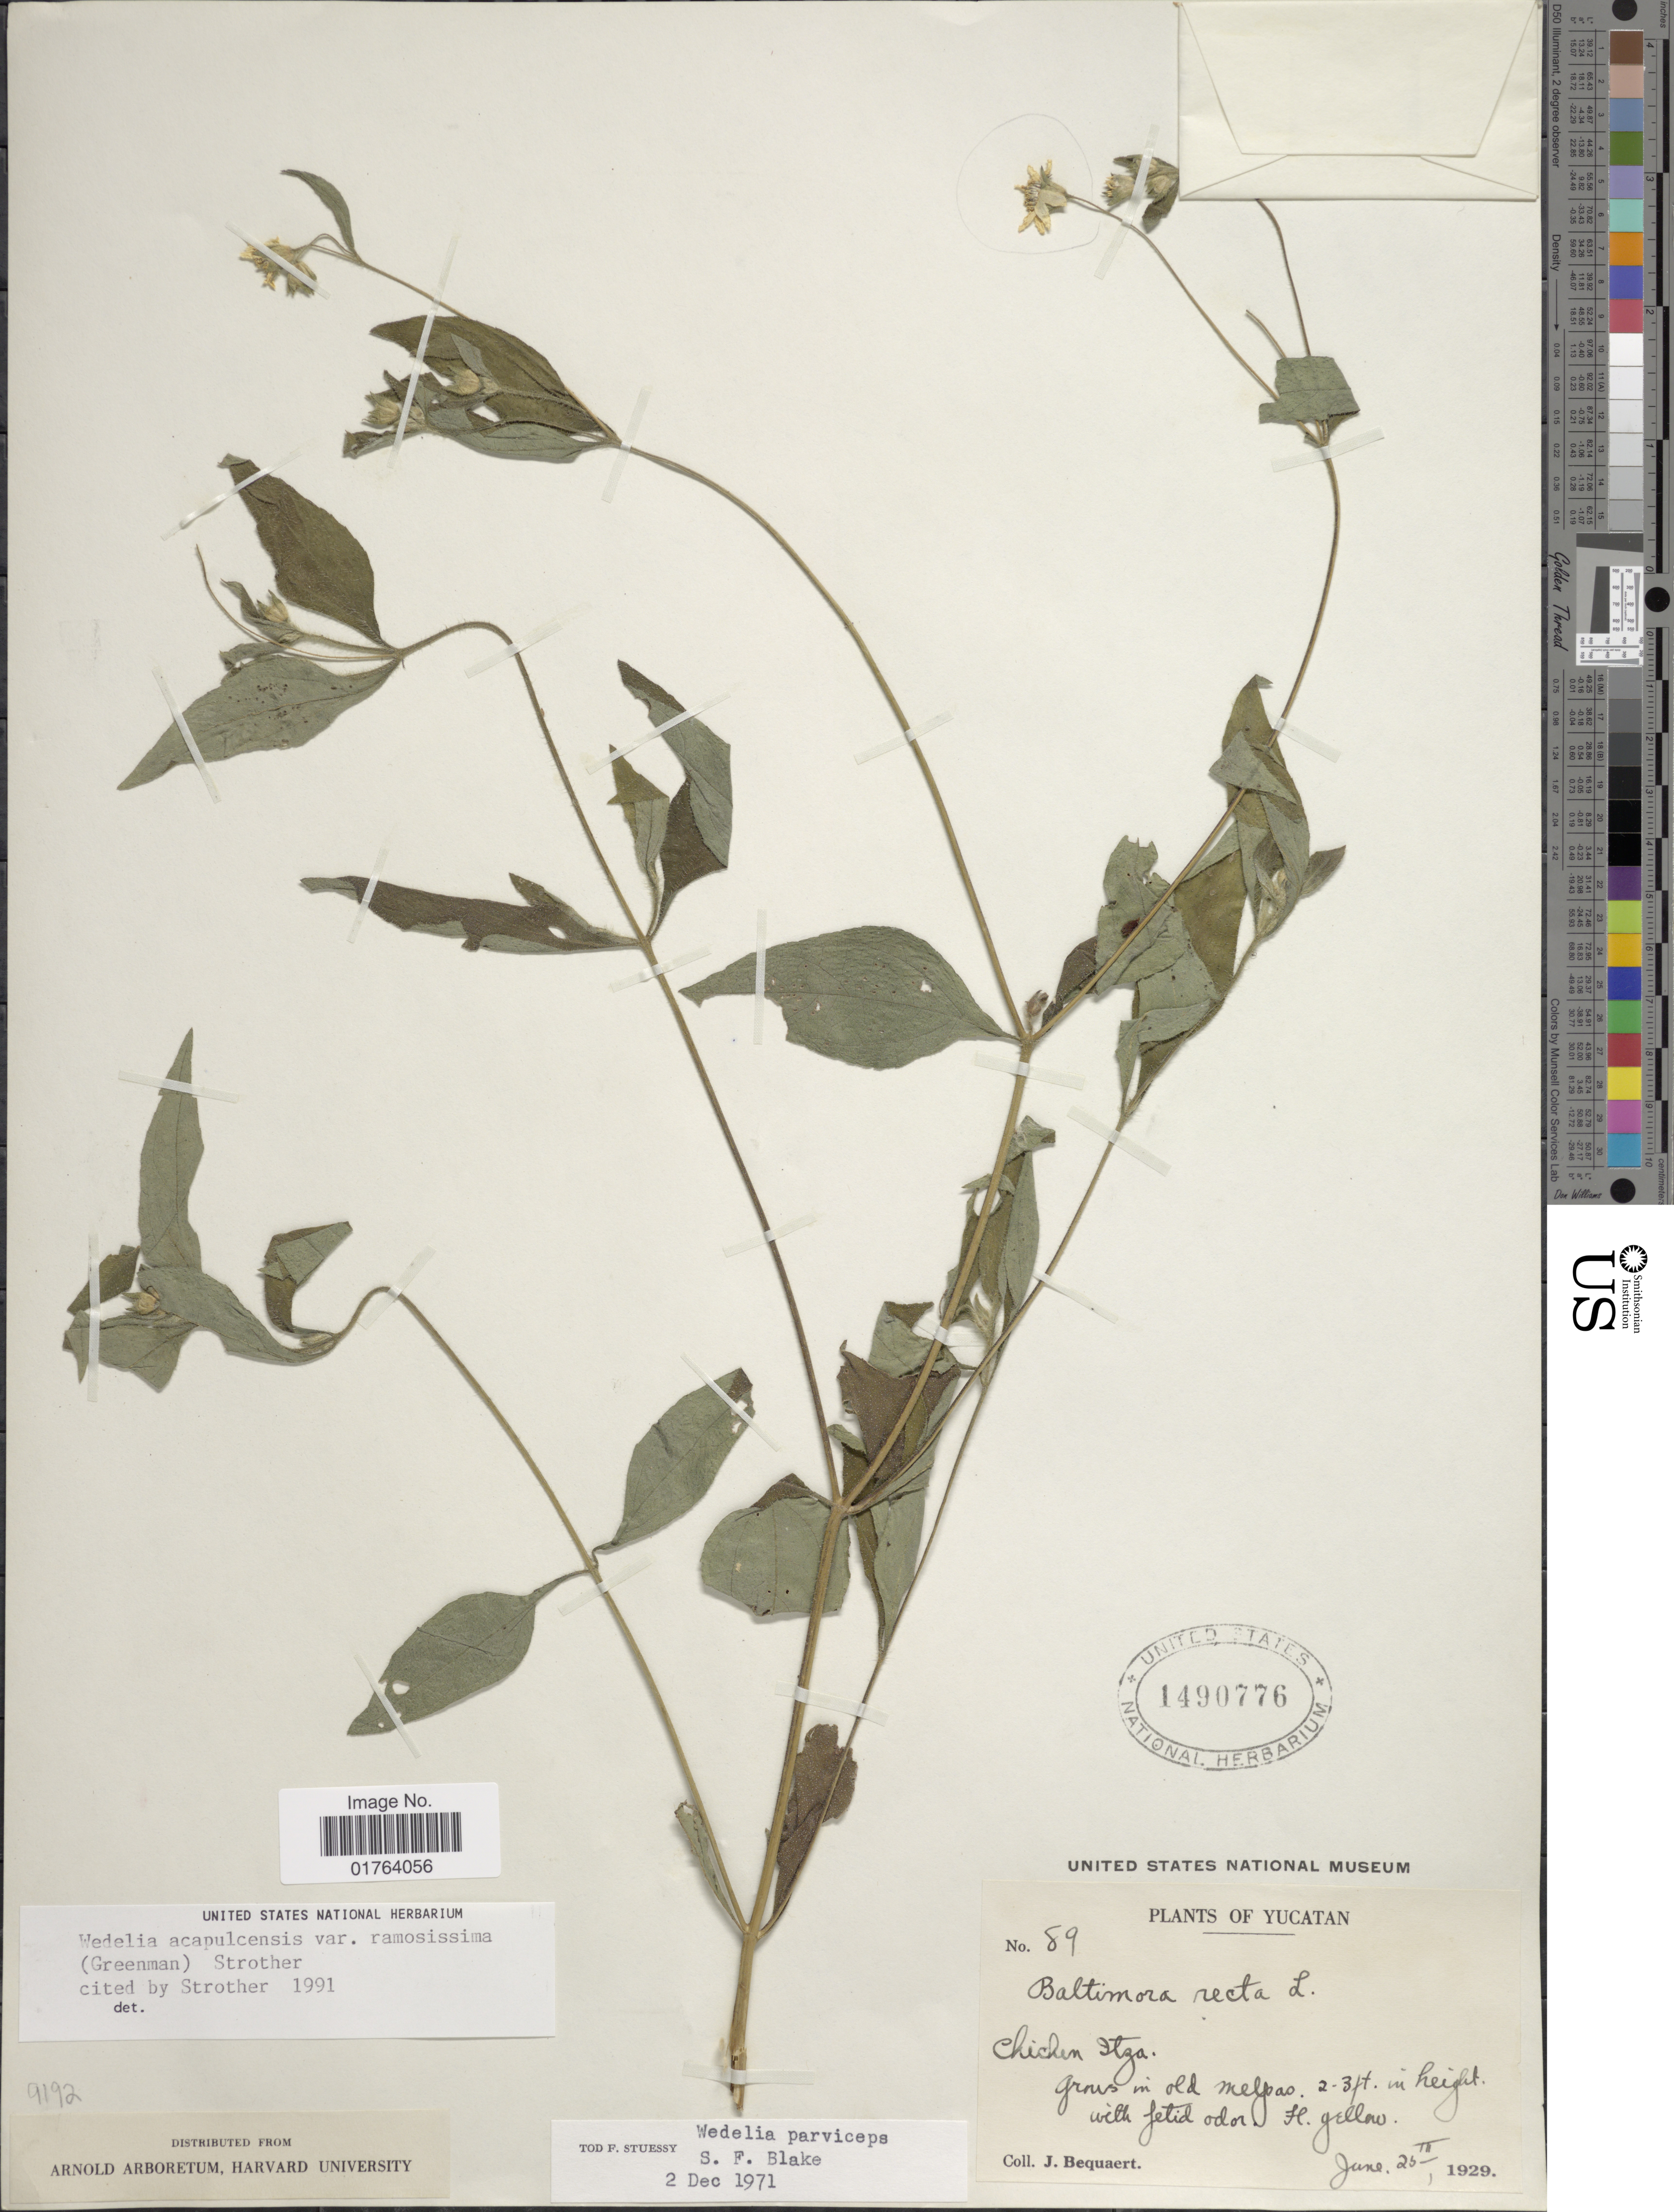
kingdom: Plantae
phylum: Tracheophyta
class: Magnoliopsida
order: Asterales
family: Asteraceae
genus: Wedelia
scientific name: Wedelia acapulcensis var. ramosissima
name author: (Greenm.) Strother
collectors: J. Bequaert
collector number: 89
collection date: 1929-06-26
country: Mexico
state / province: Yucatán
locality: Chichen Istza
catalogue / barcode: US 1490776